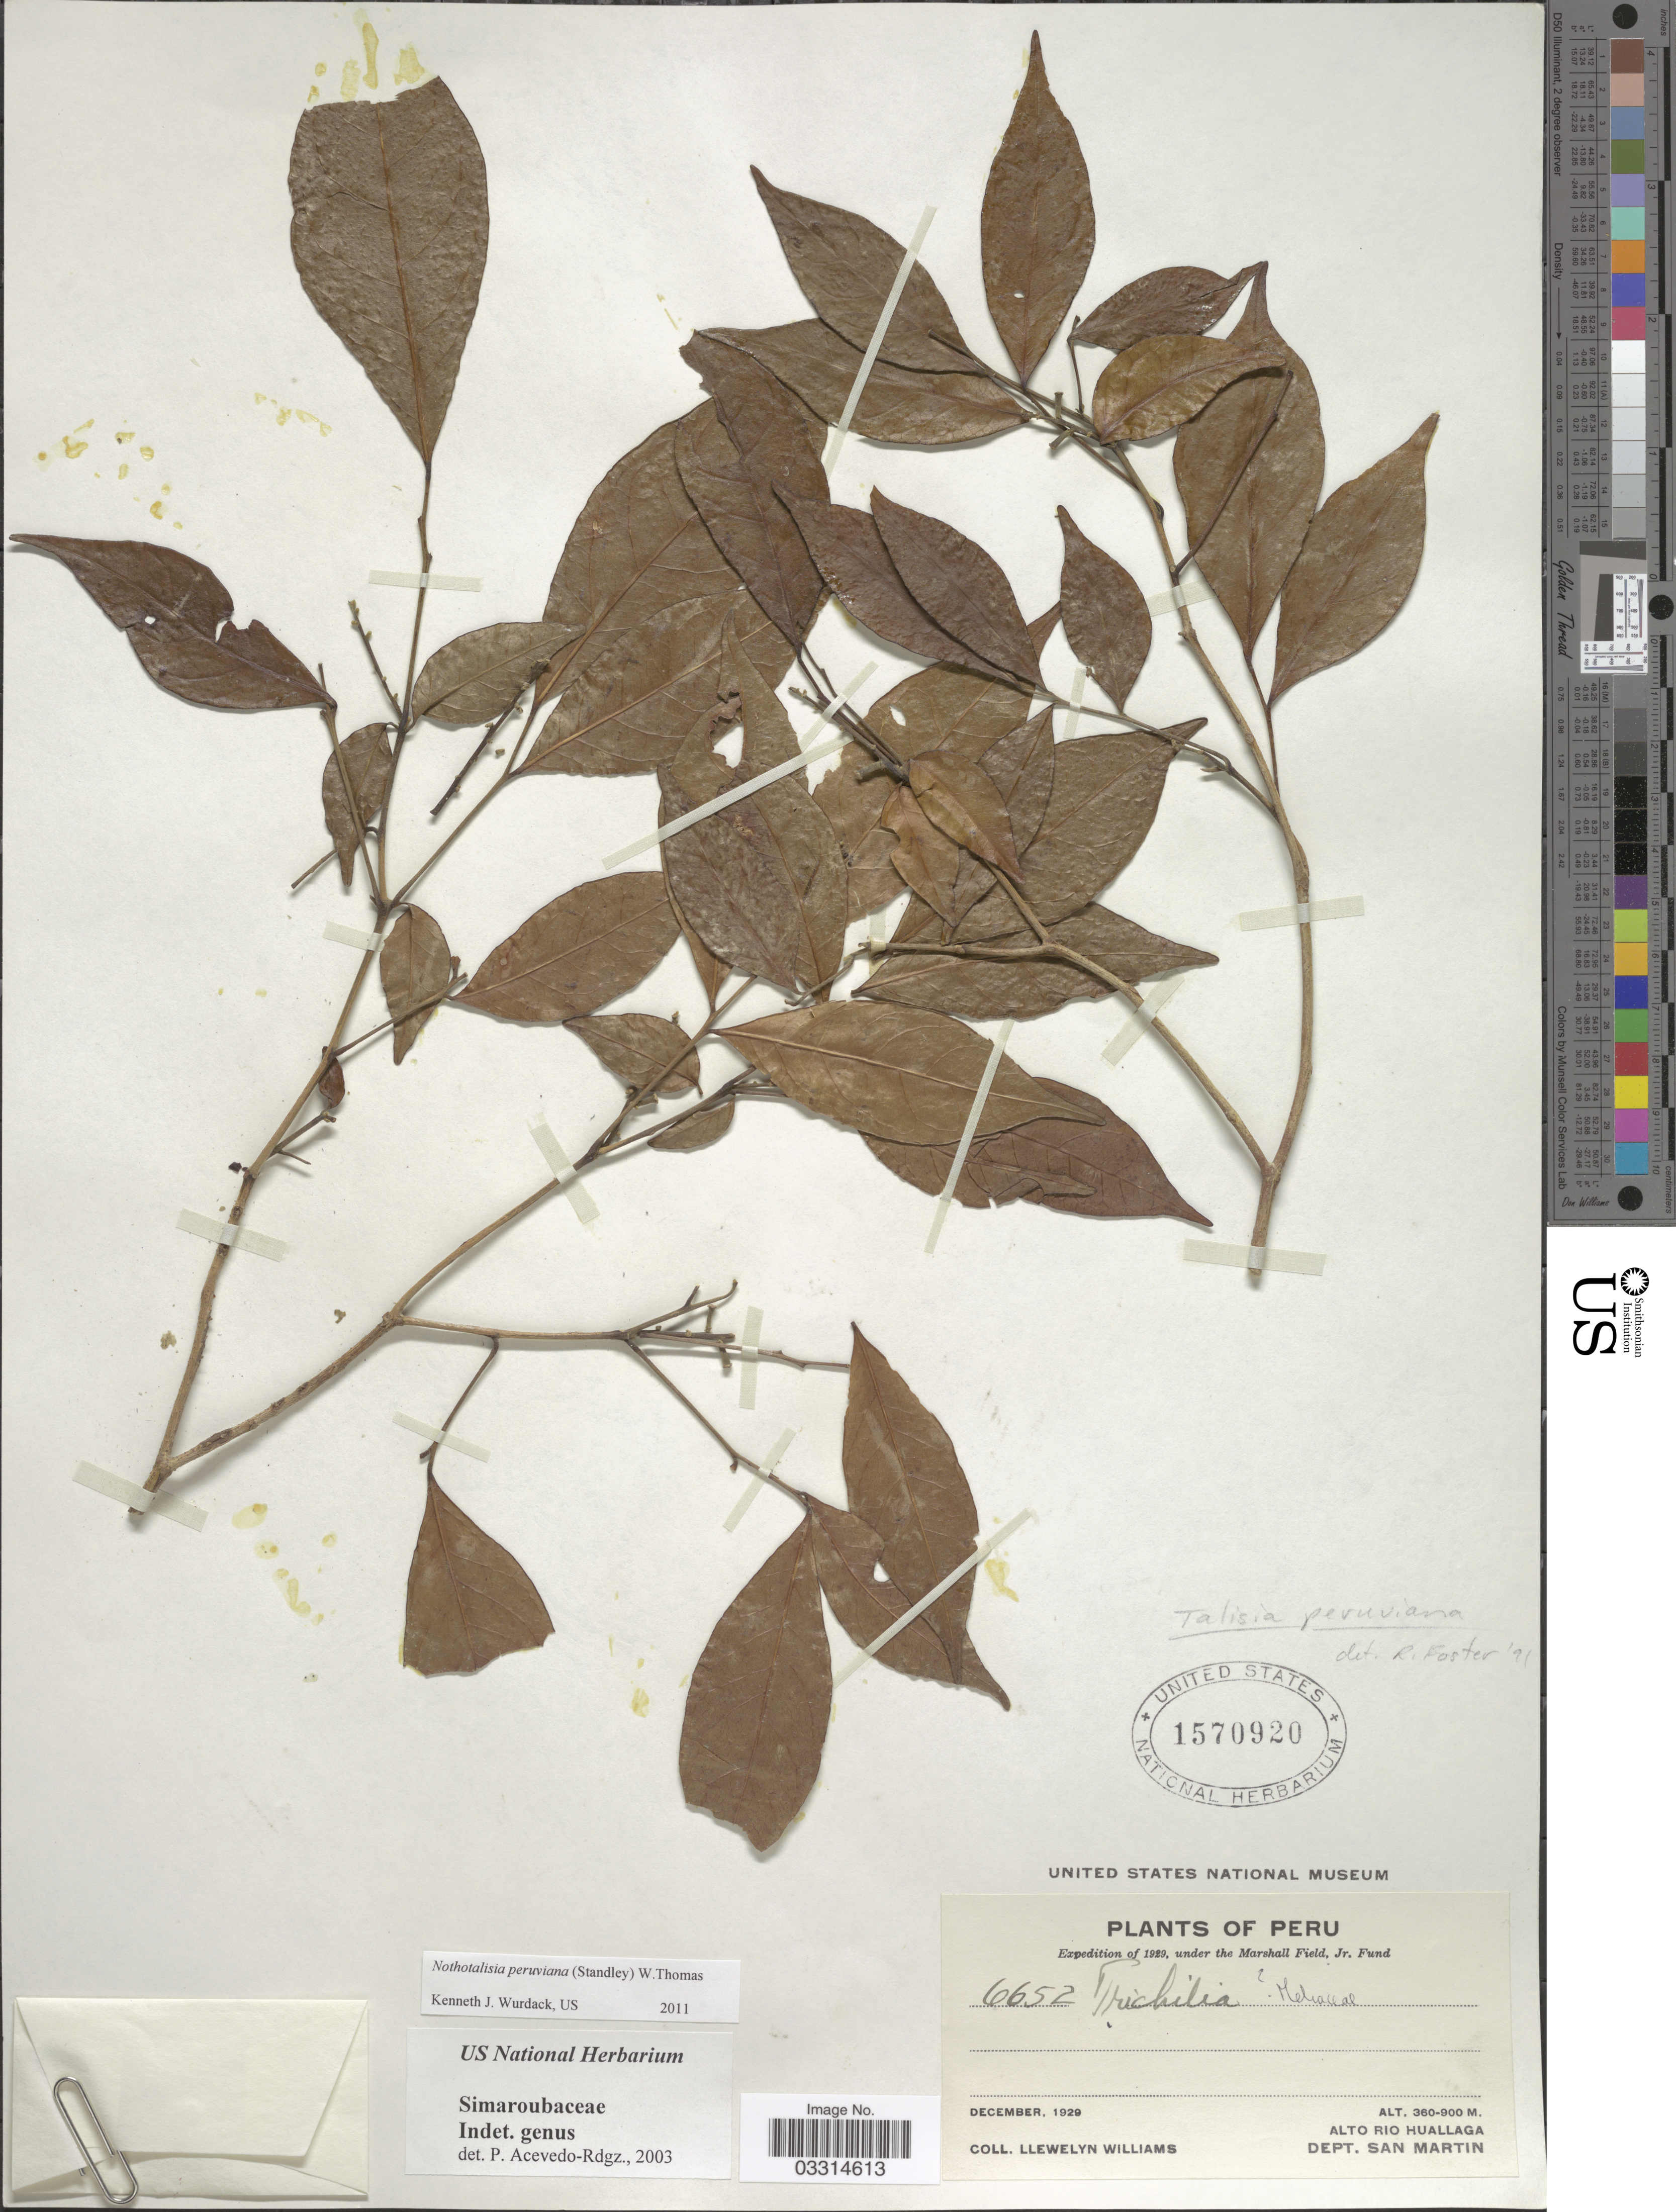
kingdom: Plantae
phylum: Tracheophyta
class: Magnoliopsida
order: Picramniales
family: Picramniaceae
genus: Nothotalisia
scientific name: Nothotalisia peruviana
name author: (Standl.) W.W. Thomas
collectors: Ll. Williams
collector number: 6652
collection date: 1929-12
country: Peru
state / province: San Martín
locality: Alto Rio Huallaga. Dept. San Martin.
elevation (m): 360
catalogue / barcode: US 1570920